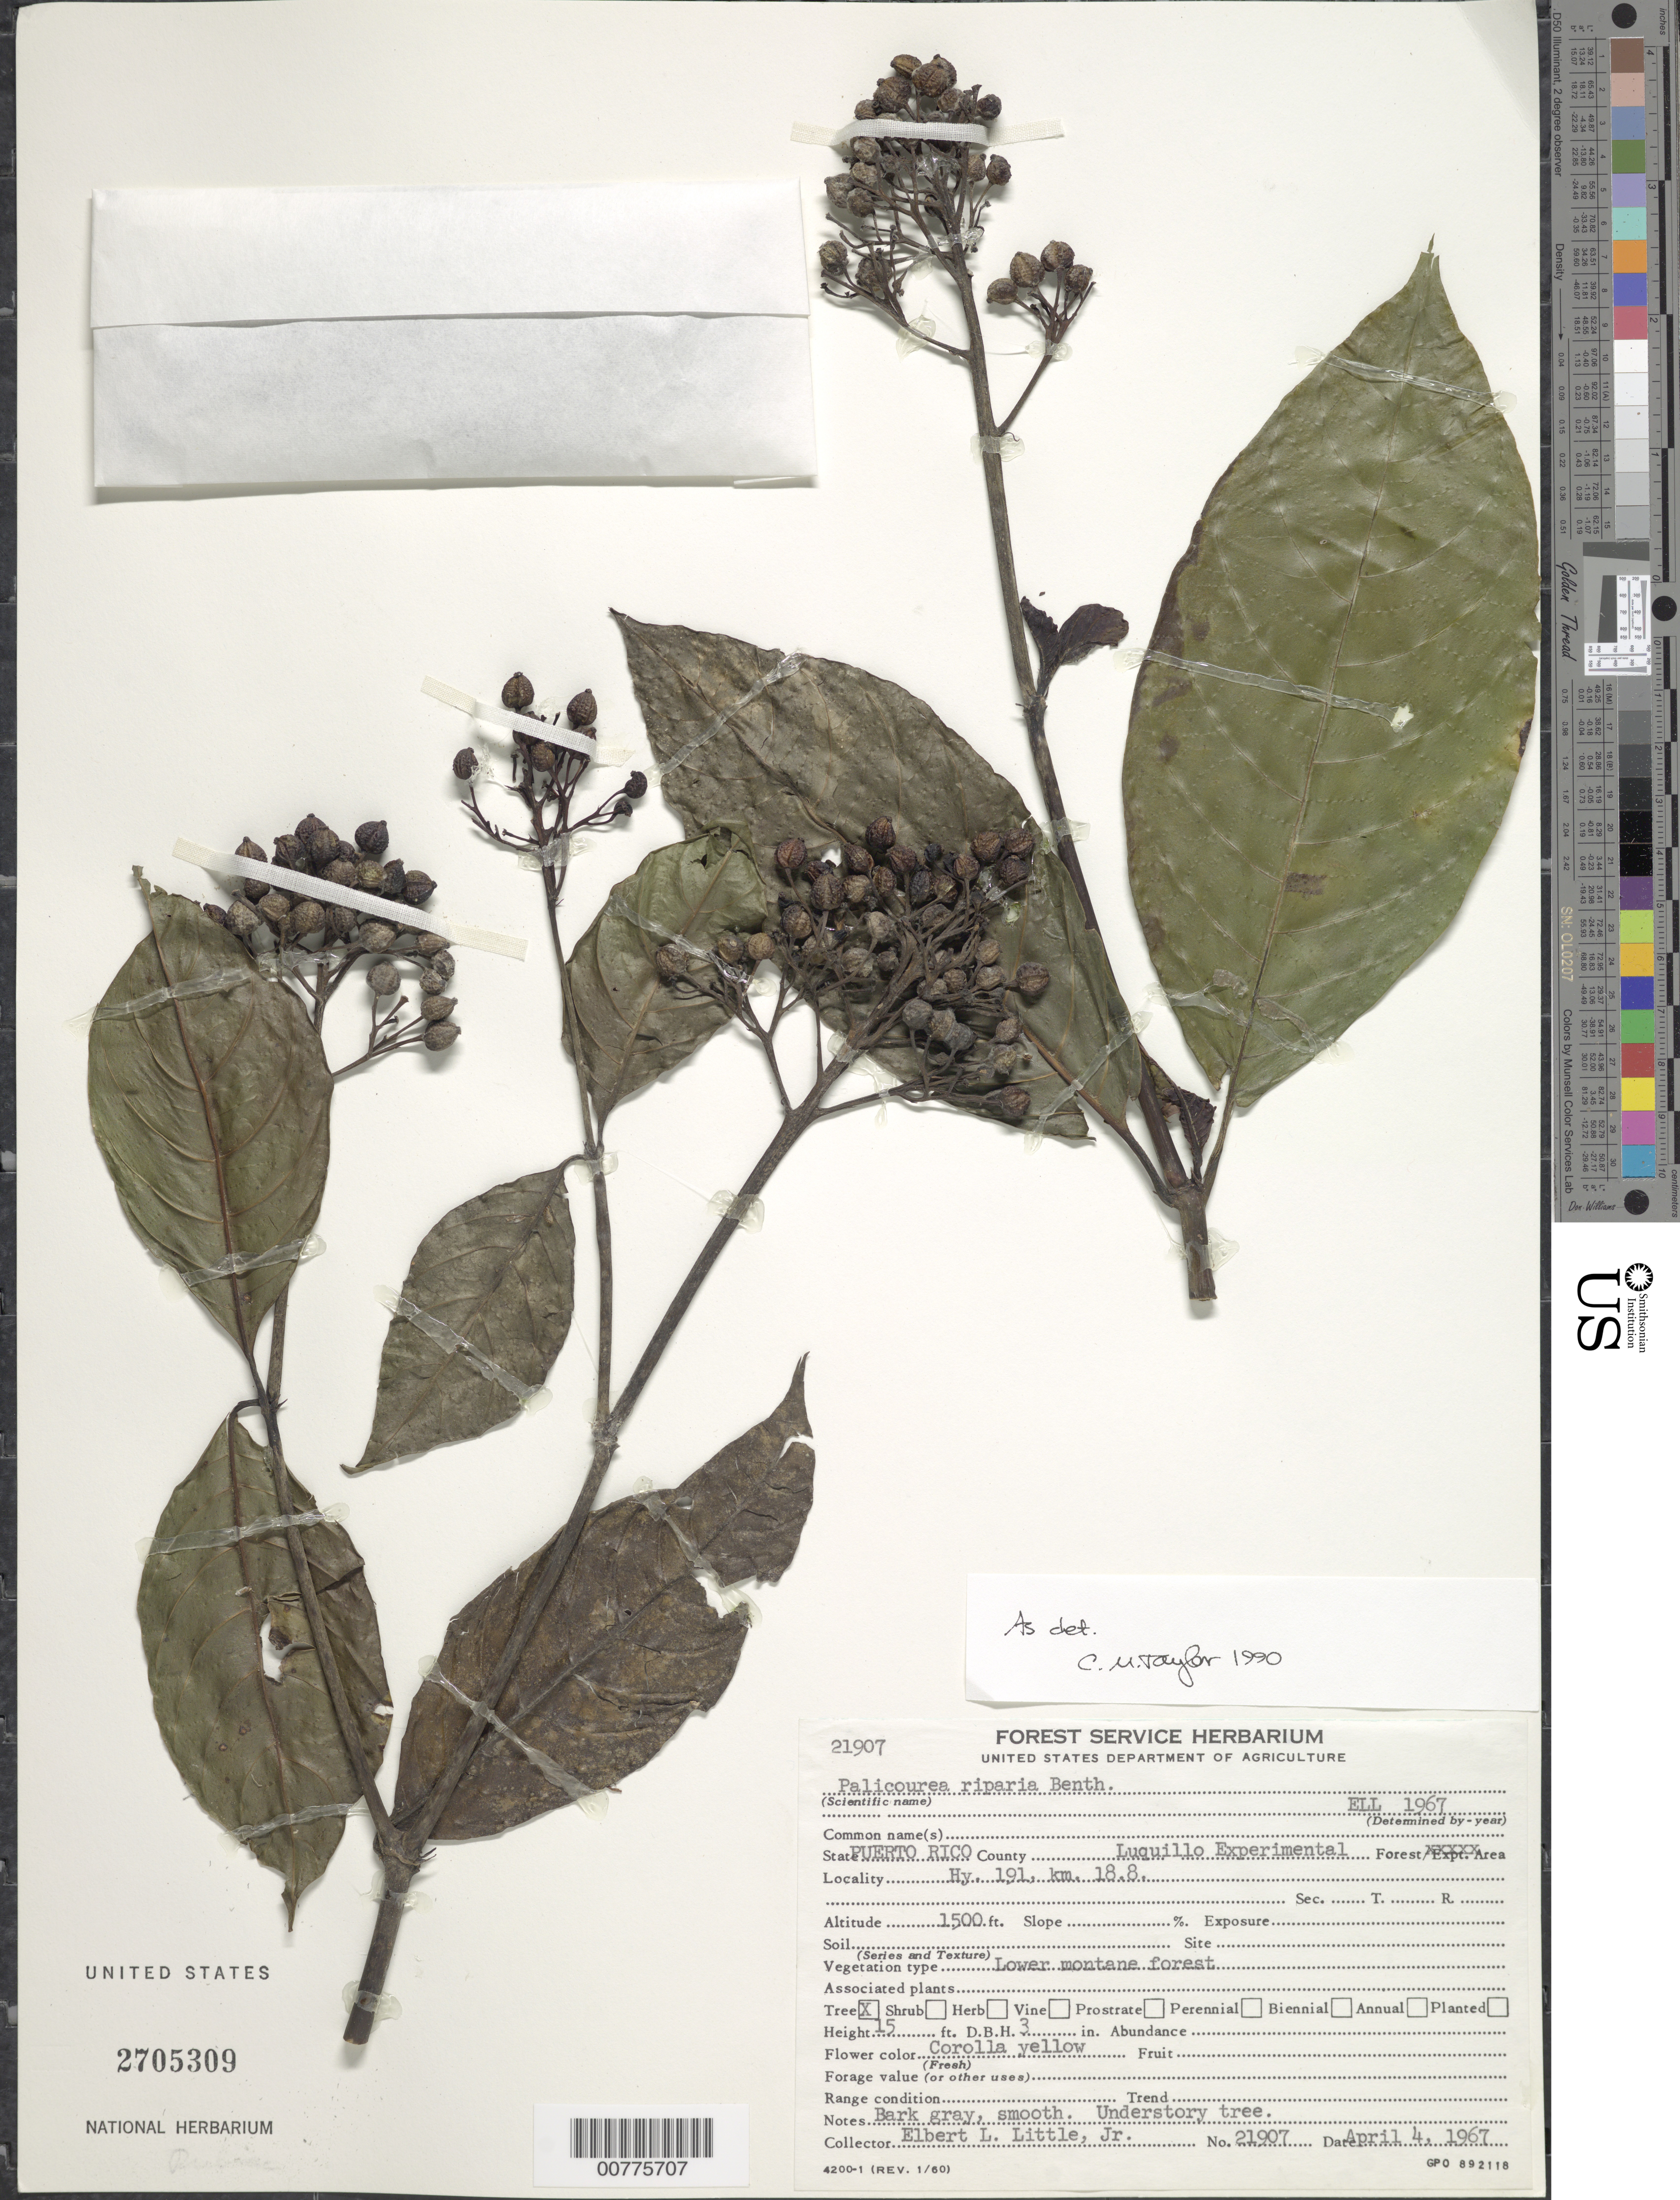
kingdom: Plantae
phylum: Tracheophyta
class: Magnoliopsida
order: Gentianales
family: Rubiaceae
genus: Palicourea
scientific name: Palicourea croceoides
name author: Desv. ex Ham.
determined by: Taylor, Charlotte M.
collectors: E. L. Little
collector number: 21907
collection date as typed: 04 Apr 1967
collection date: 1967-04-04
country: Puerto Rico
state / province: Luquillo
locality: Luquillo Experimental Forest. Hy. 191, Km. 18.8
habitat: Lower montane forest, understoy tree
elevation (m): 457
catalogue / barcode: US 2705309